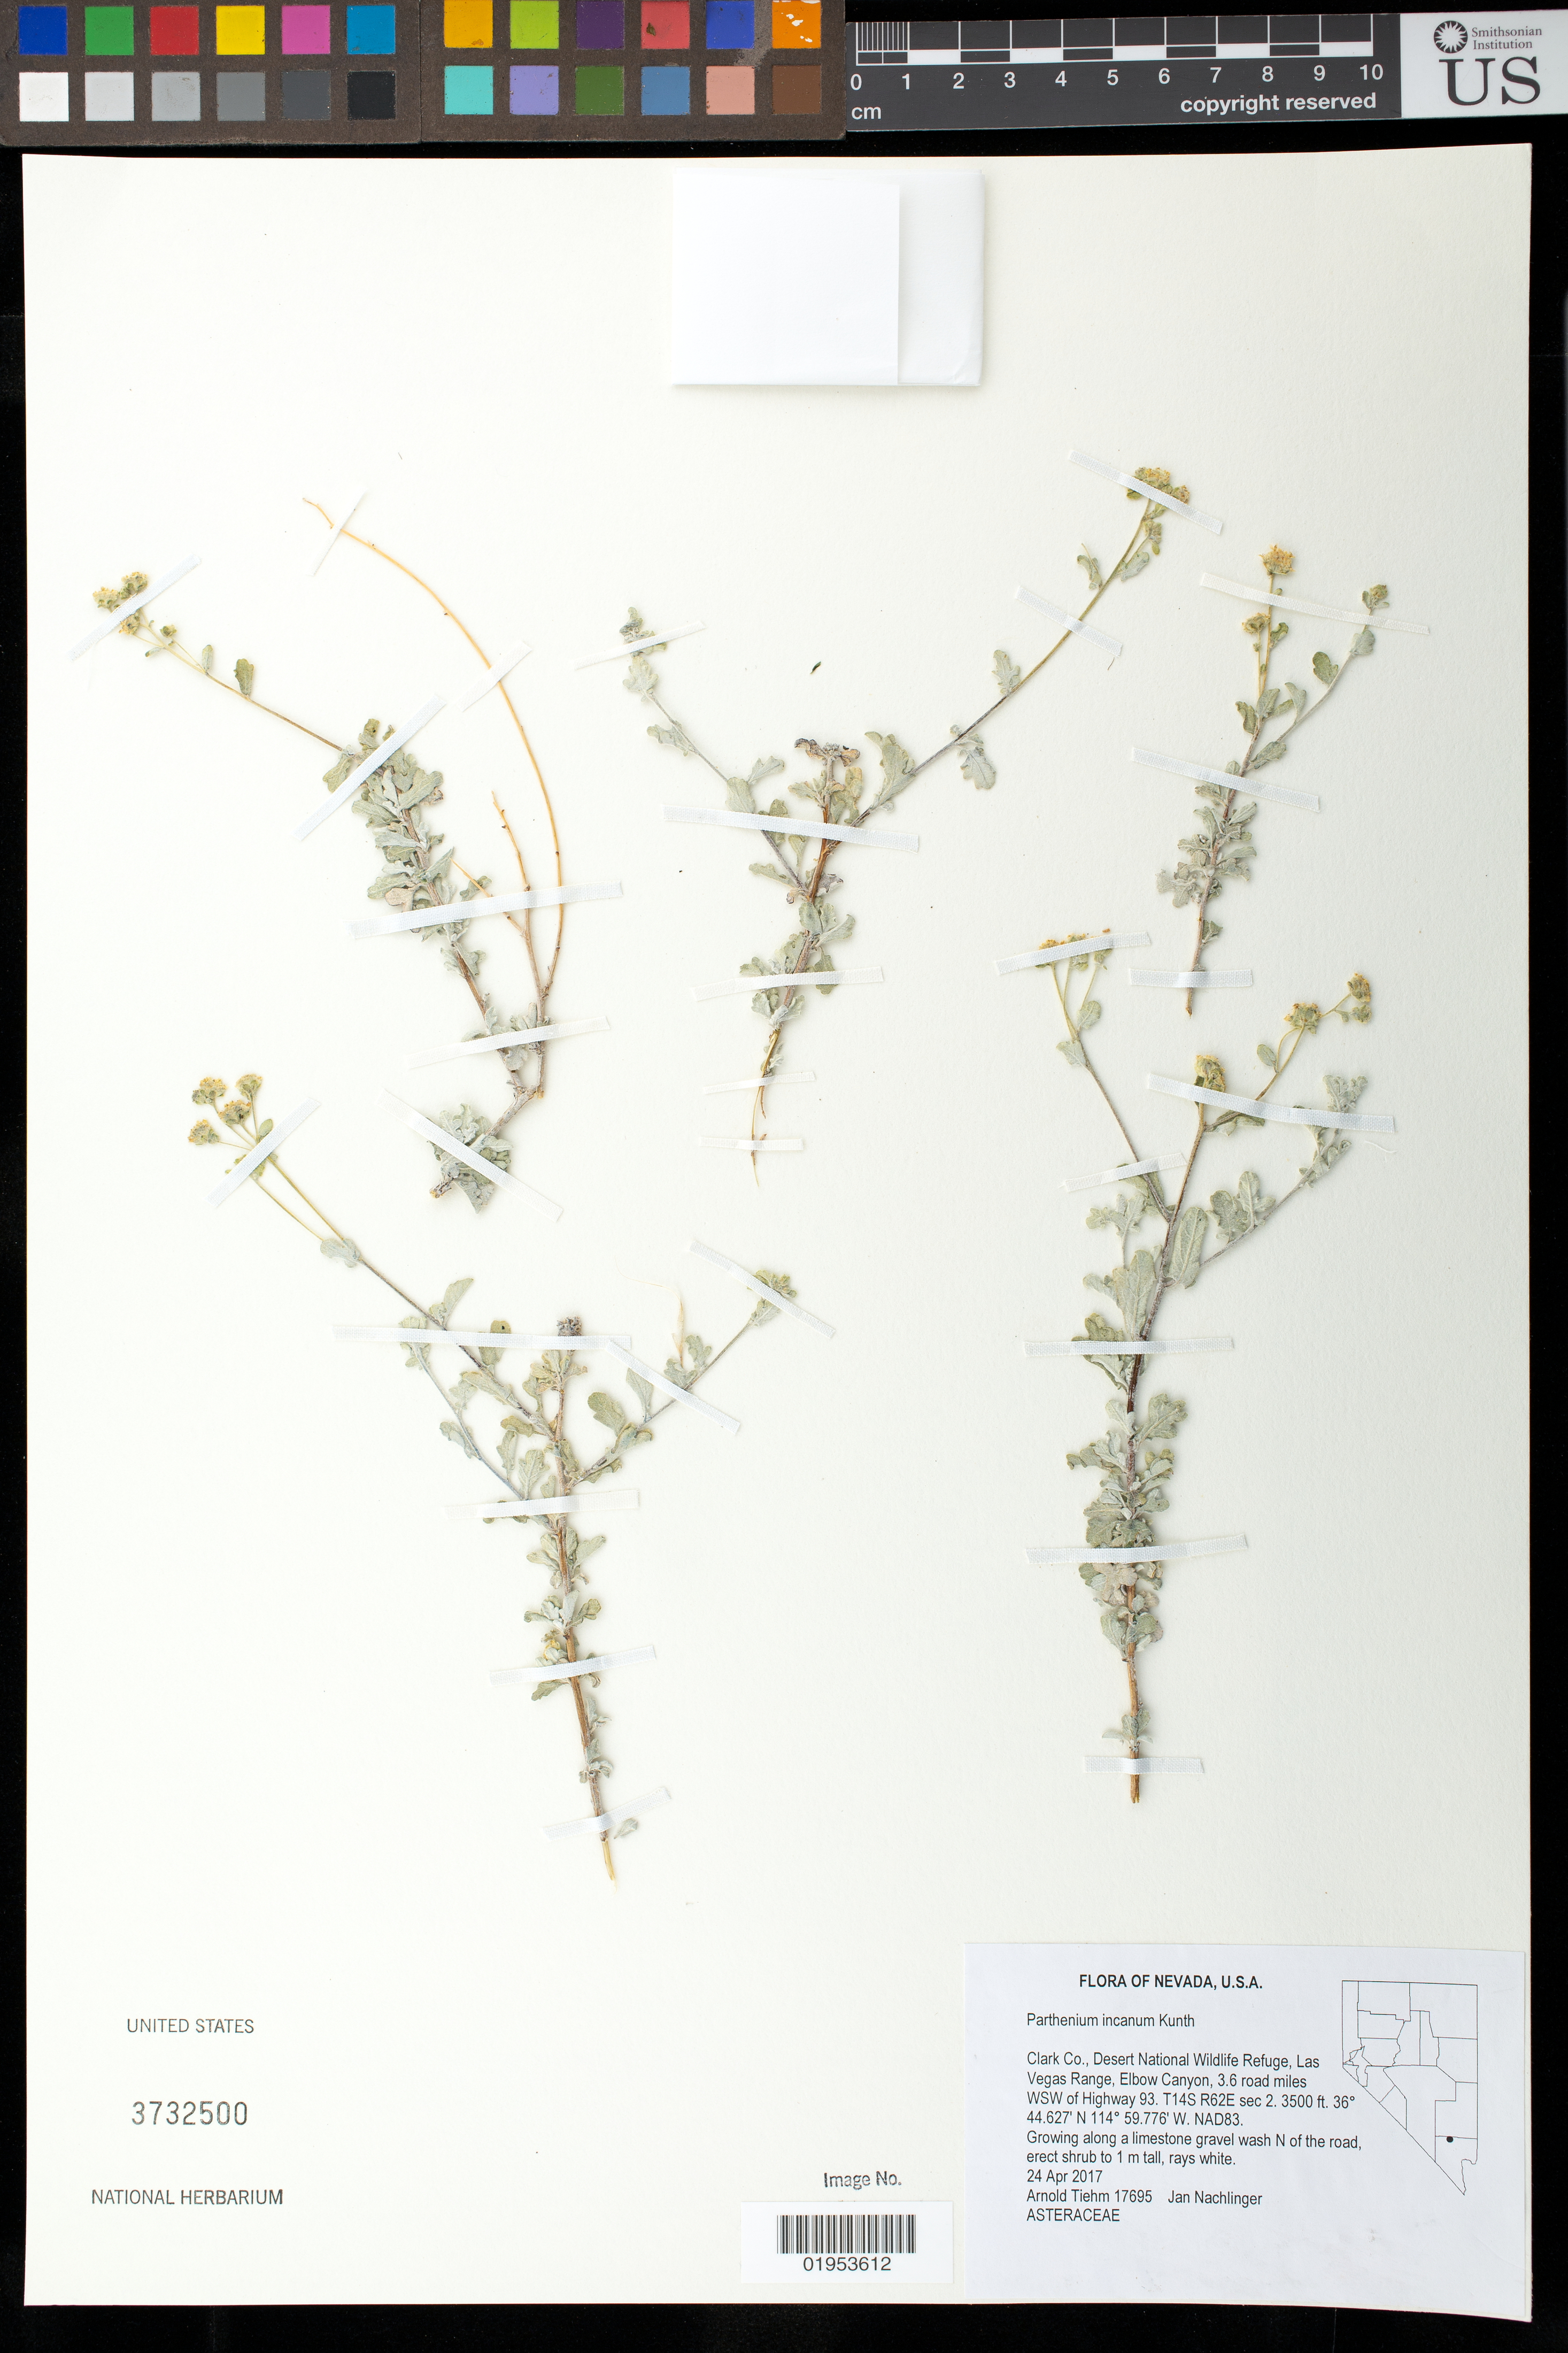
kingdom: Plantae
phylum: Tracheophyta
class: Magnoliopsida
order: Asterales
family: Asteraceae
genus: Parthenium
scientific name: Parthenium incanum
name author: Kunth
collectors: A. Tiehm & J. Nachlinger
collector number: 17695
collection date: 2017-04-24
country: United States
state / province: Nevada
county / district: Clark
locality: Desert National Wildlife Refuge, Las Vegas Range, Elbow Canyon, 3.6 road miles S of Highway 93.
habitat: Along a limestone gravel wash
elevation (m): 1067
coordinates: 36 44.627 N, 114 59.776 W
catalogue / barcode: US 3732500